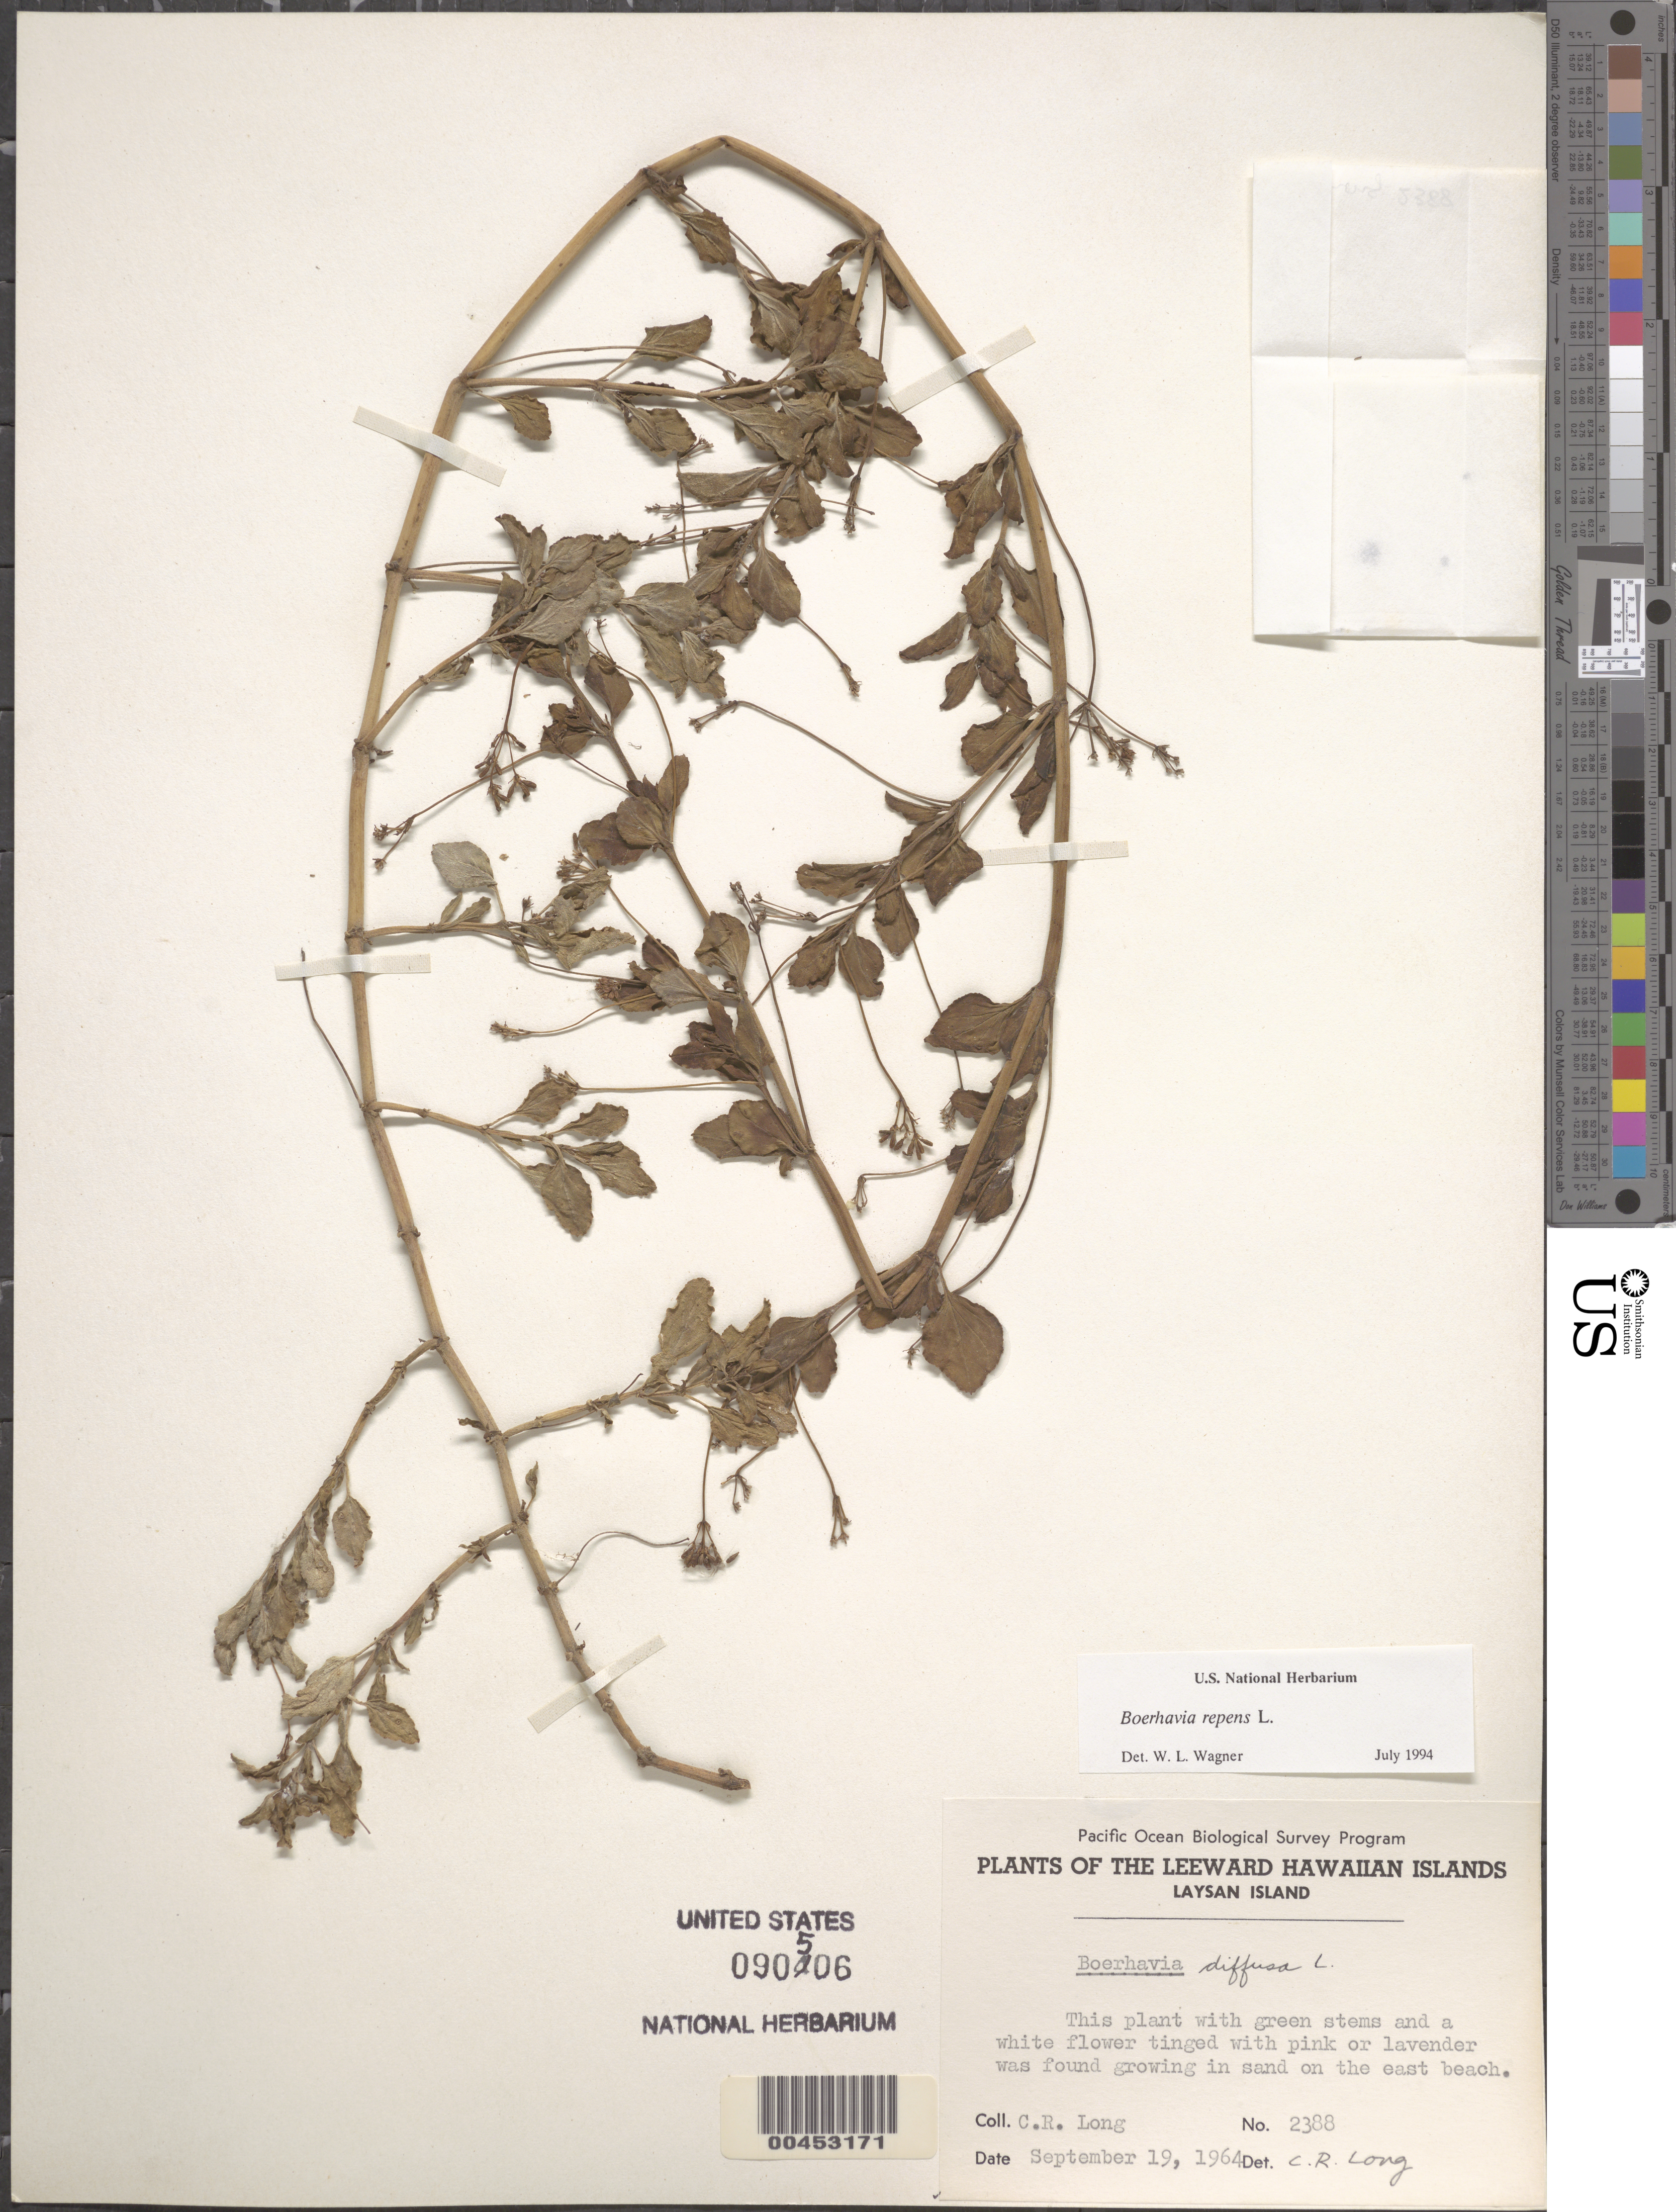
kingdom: Plantae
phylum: Tracheophyta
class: Magnoliopsida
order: Caryophyllales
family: Nyctaginaceae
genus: Boerhavia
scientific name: Boerhavia repens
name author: L.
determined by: Wagner, W. L., (BOT), Smithsonian Institution - National Museum of Natural History (UNITED STATES)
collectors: C. Long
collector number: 2388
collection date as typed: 19 Sep 1964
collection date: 1964-09-19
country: United States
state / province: Hawaii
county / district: Honolulu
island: Laysan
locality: On the E beach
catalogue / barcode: US 90506